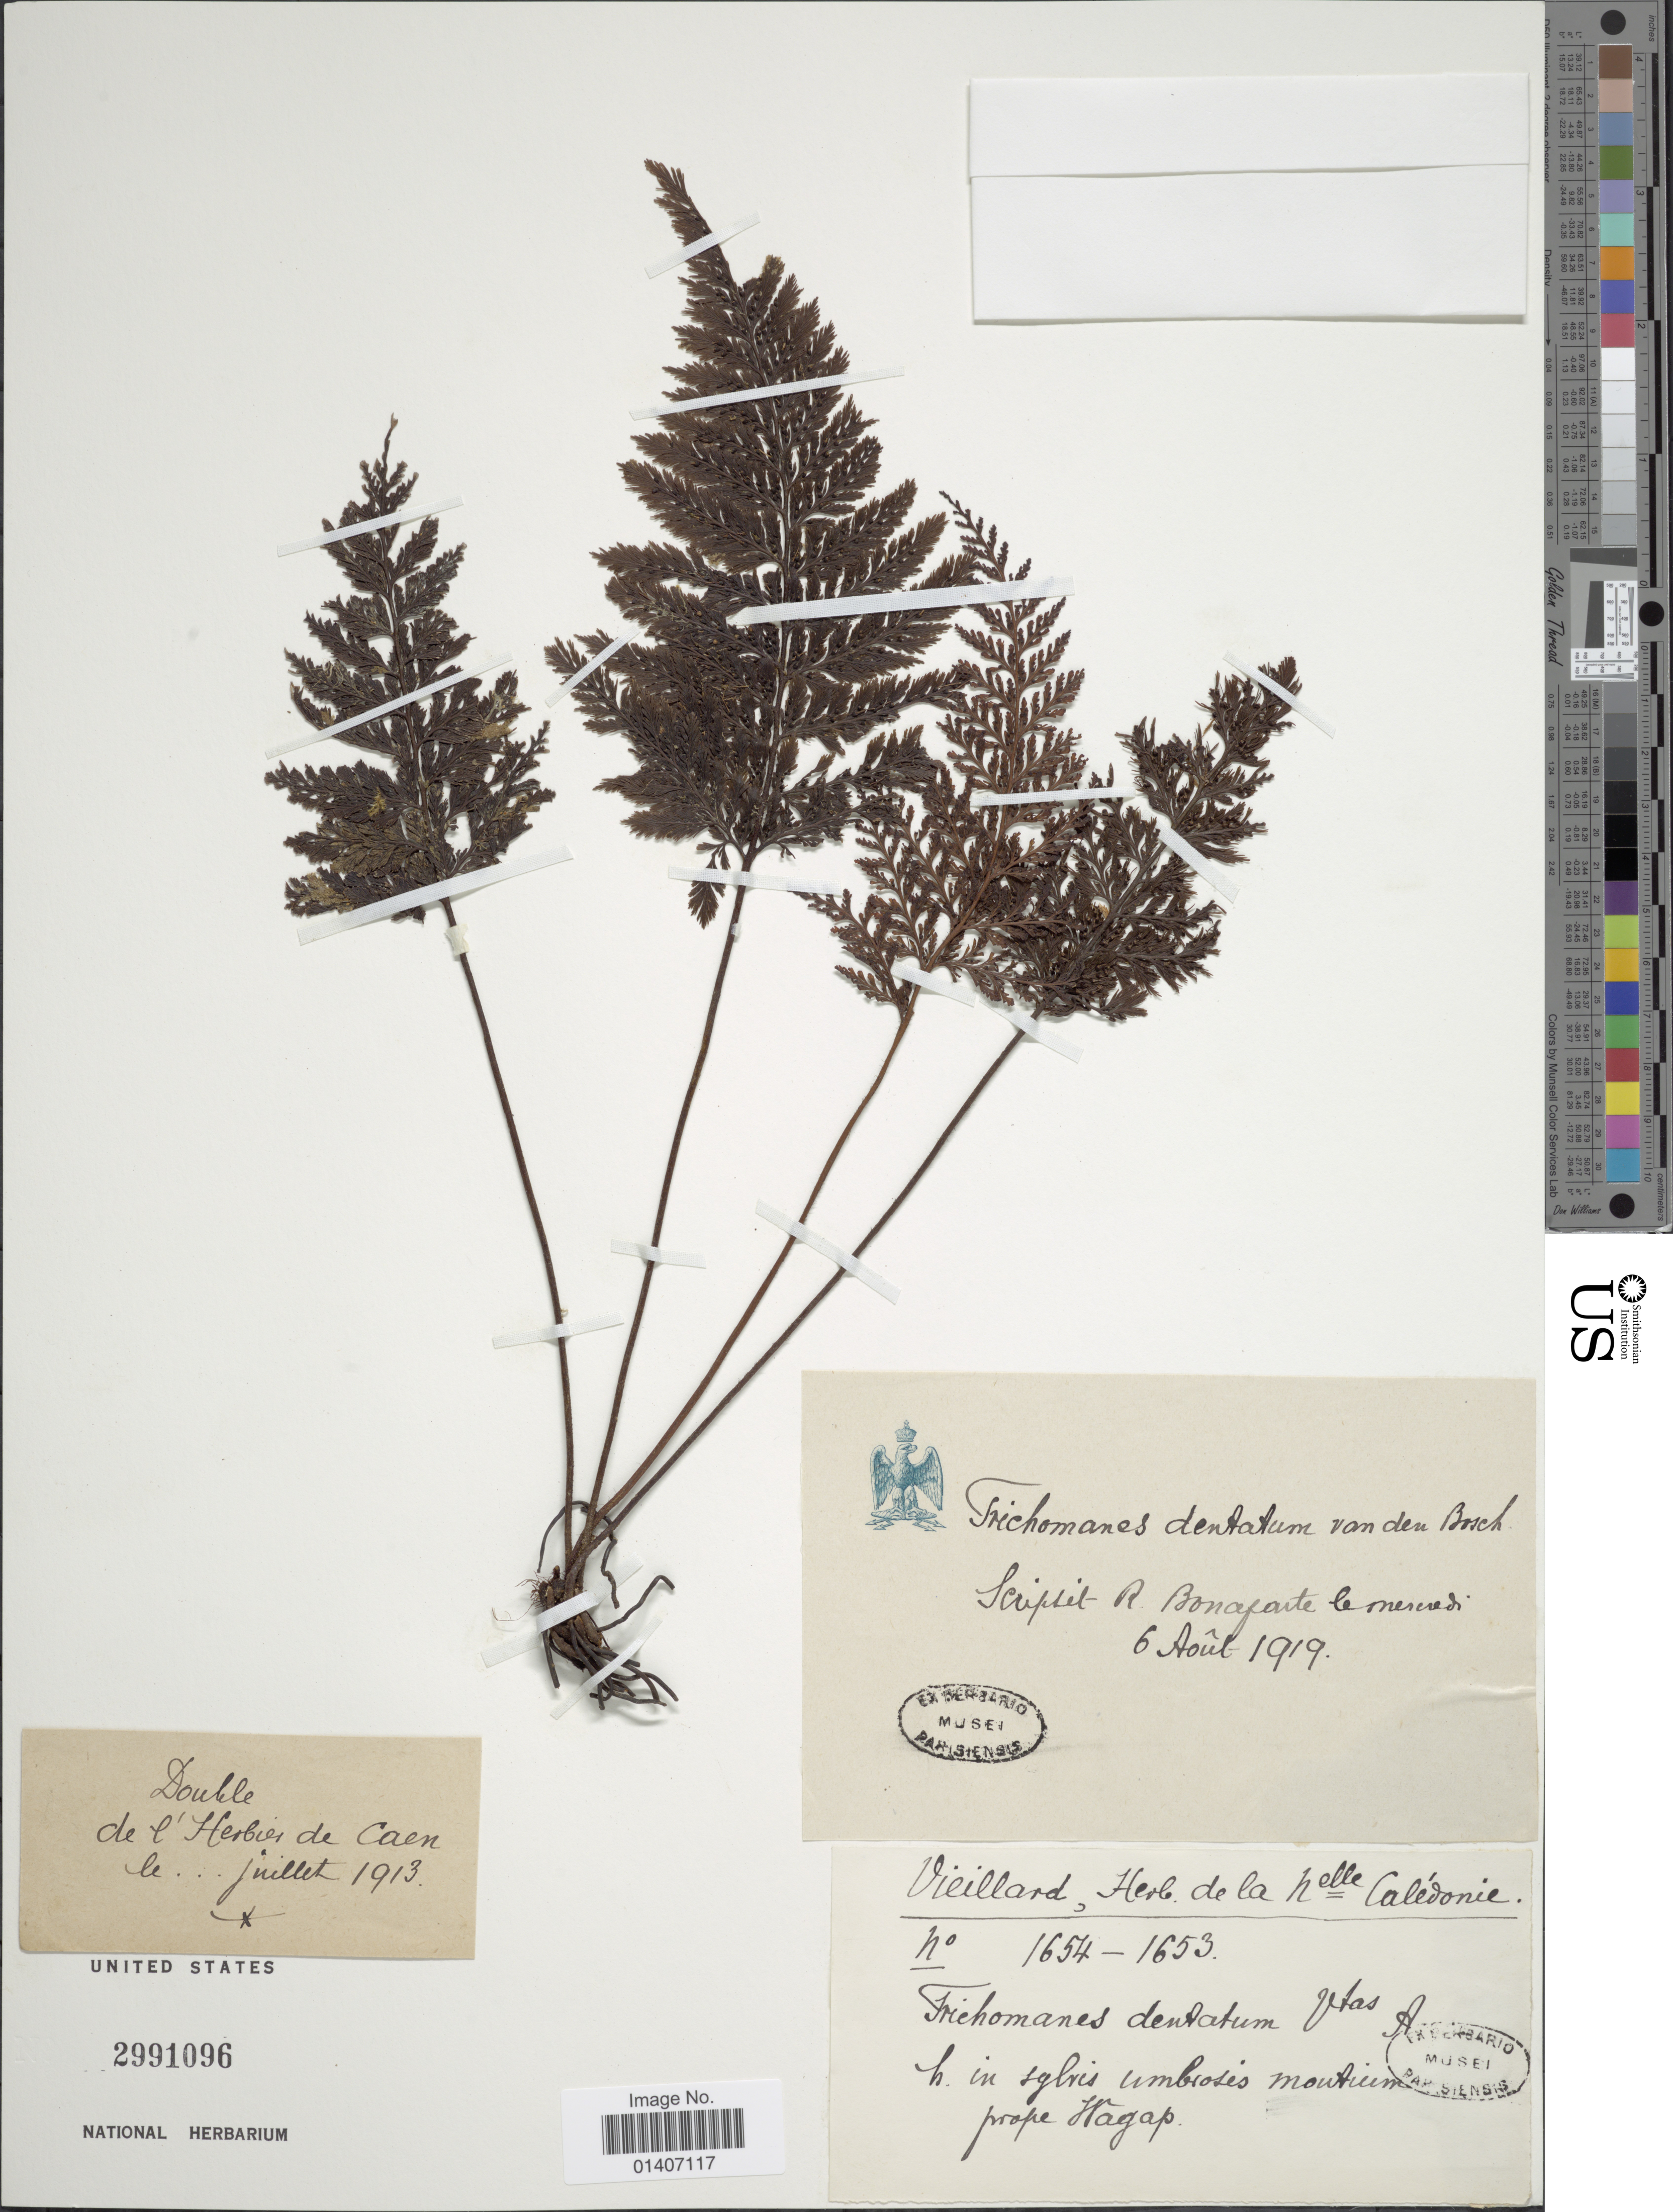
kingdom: Plantae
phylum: Tracheophyta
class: Polypodiopsida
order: Hymenophyllales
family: Hymenophyllaceae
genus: Abrodictyum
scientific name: Abrodictyum dentatum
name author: (Bosch) Ebihara & K. Iwats.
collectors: -. Vieillard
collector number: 1654-1653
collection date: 1919-08-06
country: New Caledonia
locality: Friehomanes dentatum Vtas A h. in sylvis umbrosis montium prope Wagap [interpreted]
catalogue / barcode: US 2991096